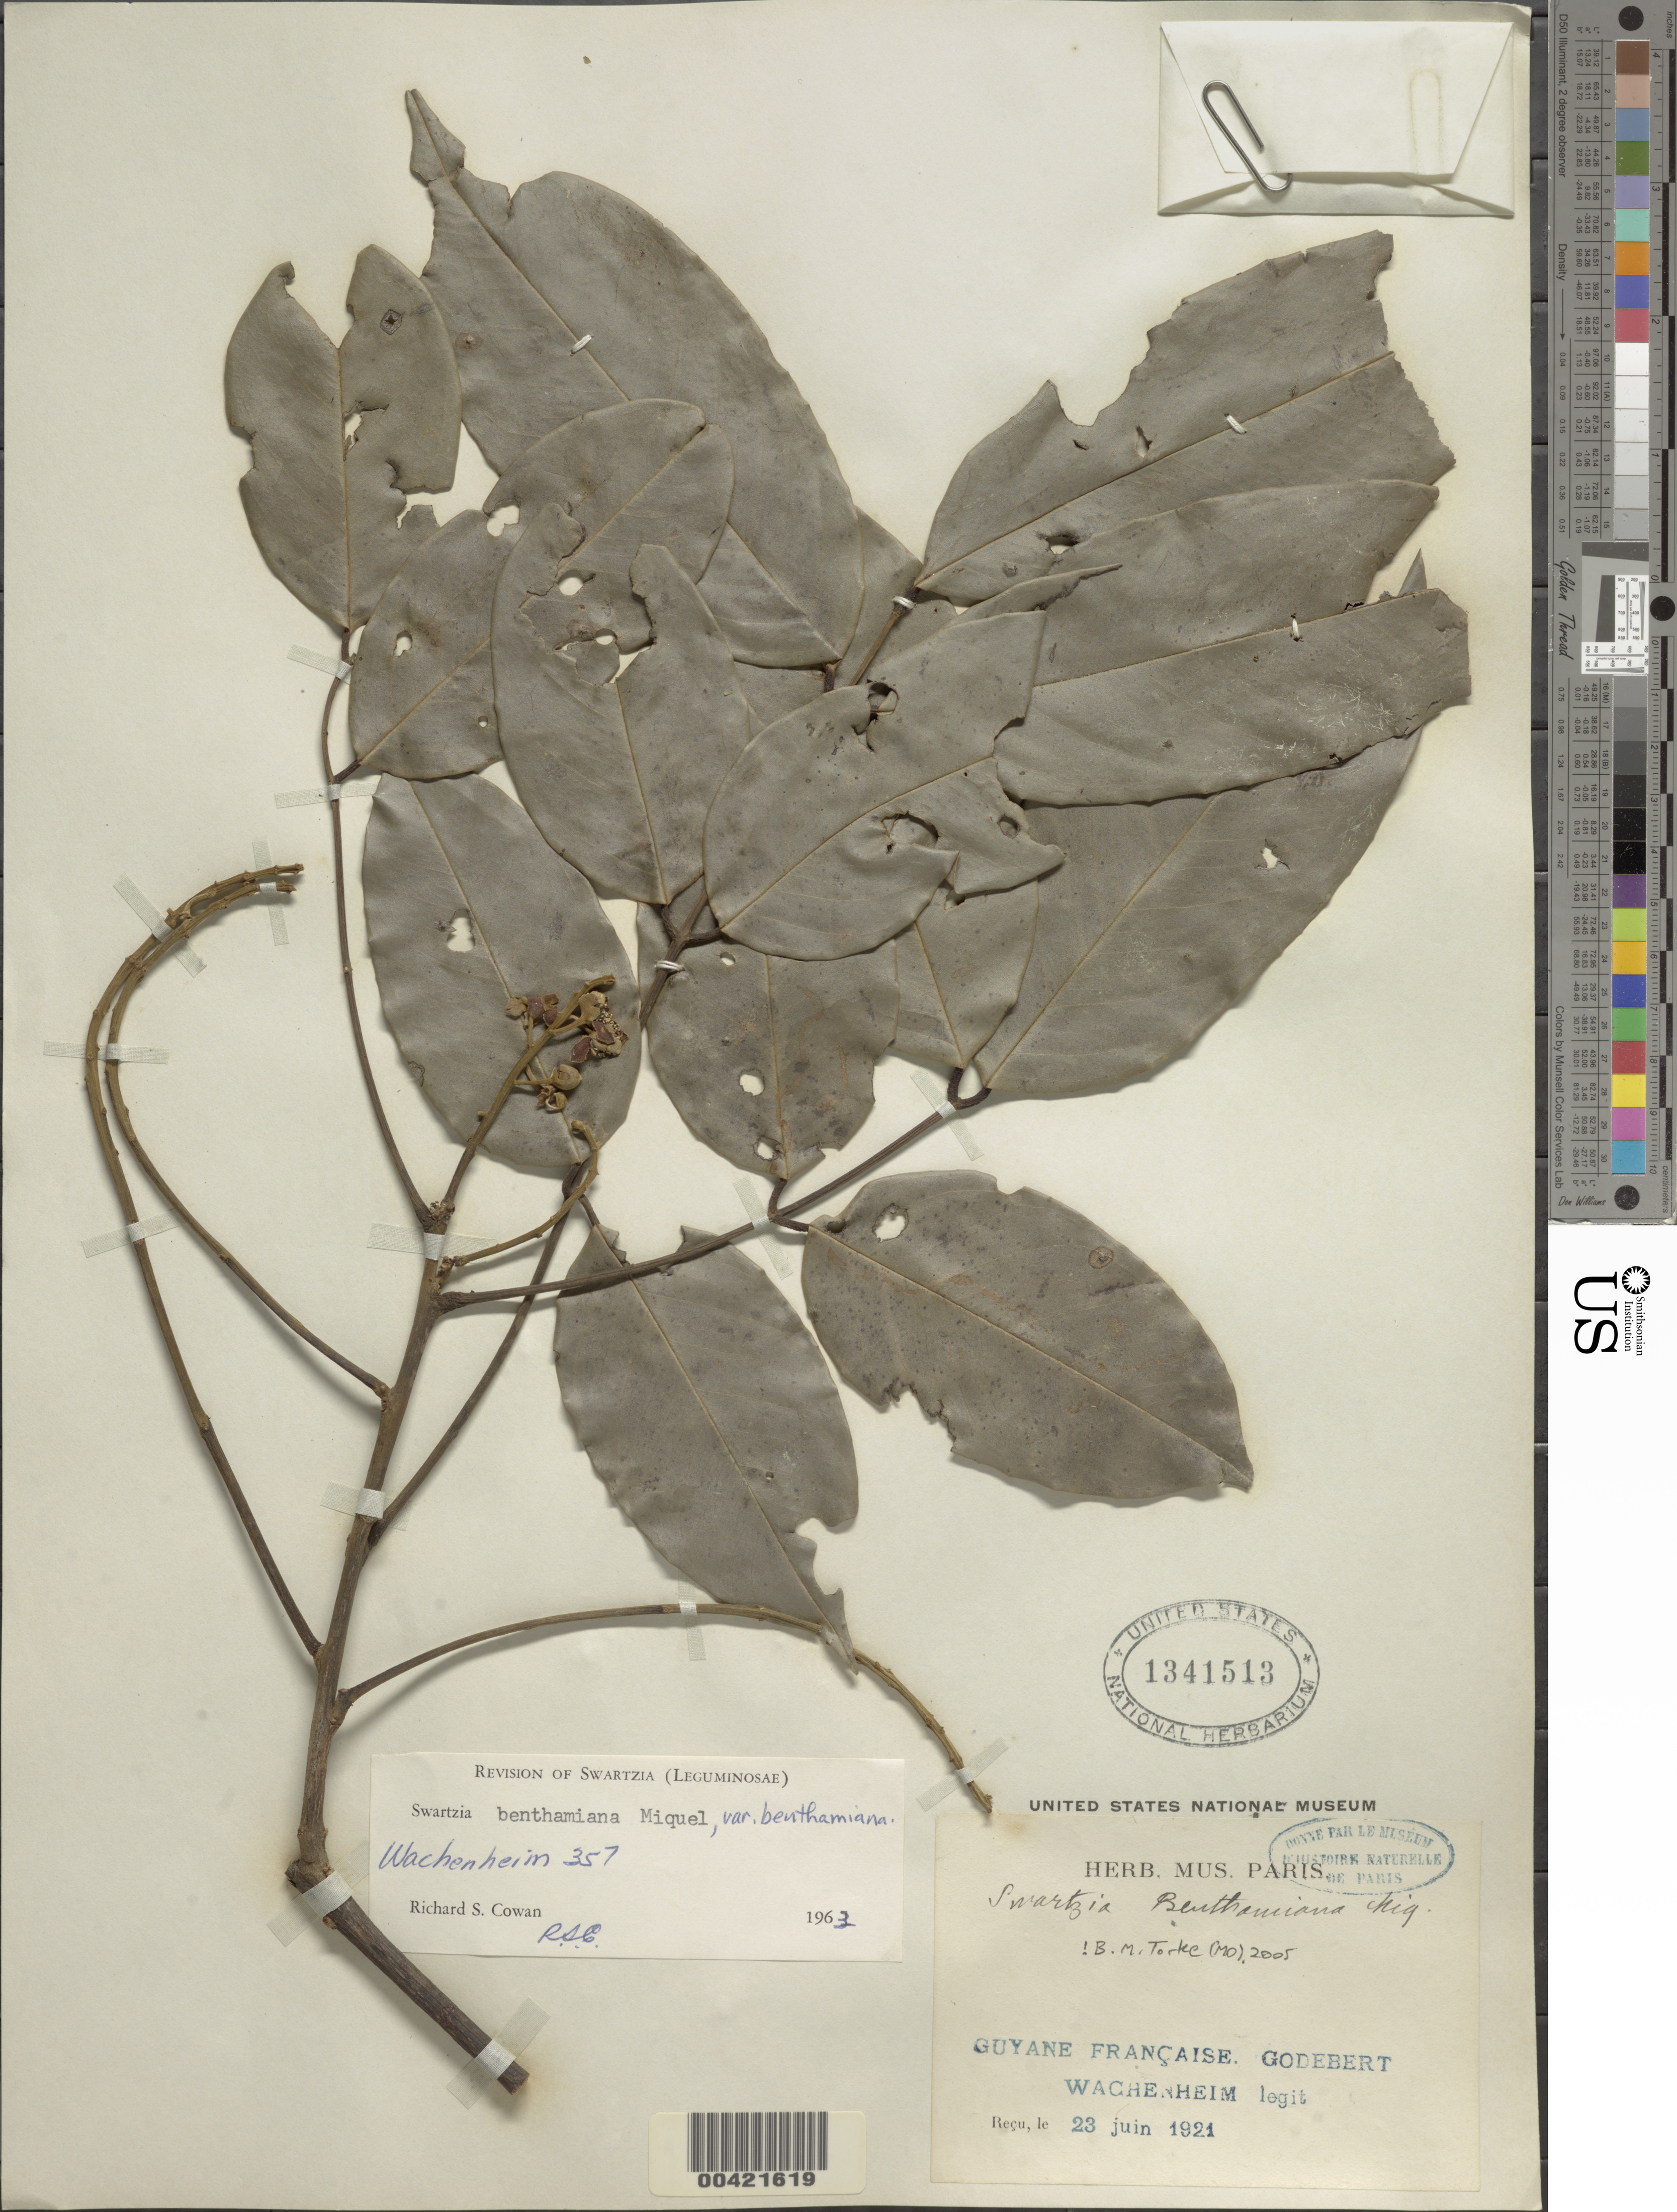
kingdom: Plantae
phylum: Tracheophyta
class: Magnoliopsida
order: Fabales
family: Fabaceae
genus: Swartzia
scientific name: Swartzia benthamiana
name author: Miq.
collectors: G. Wackenheim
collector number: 357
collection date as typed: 23 Jun 1921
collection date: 1921-06-23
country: French Guiana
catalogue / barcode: US 1341513